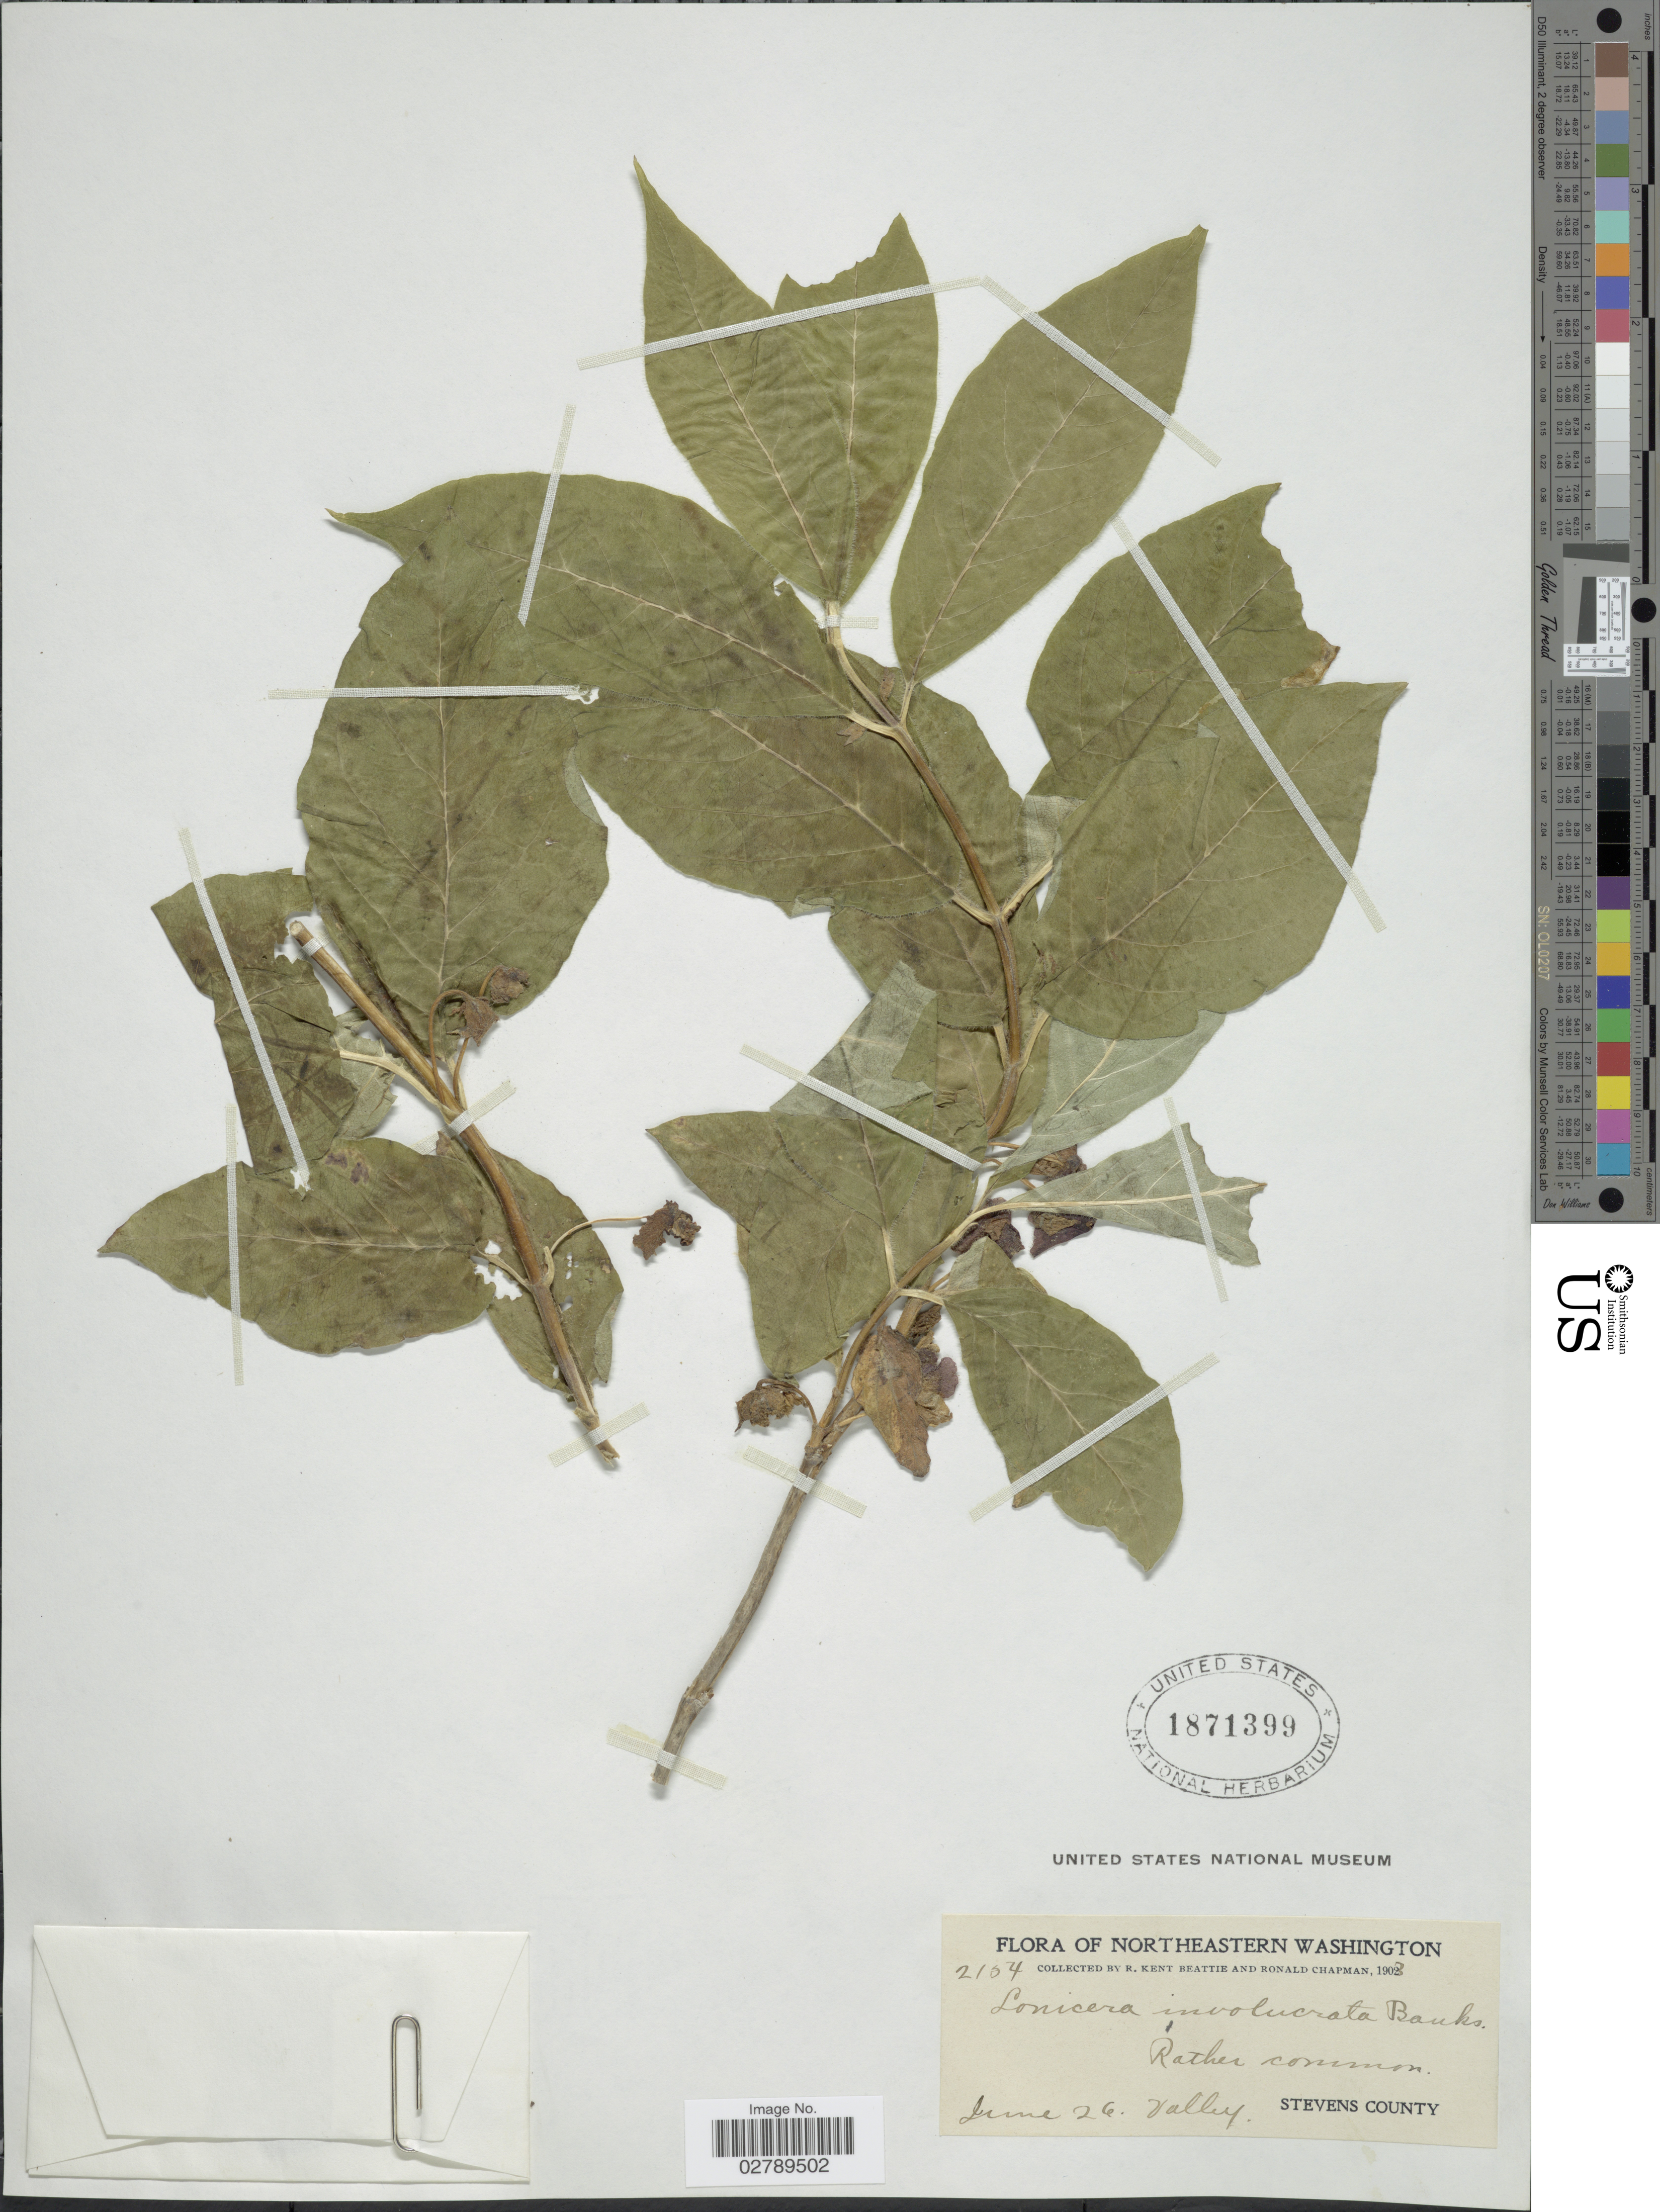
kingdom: Plantae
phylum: Tracheophyta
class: Magnoliopsida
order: Dipsacales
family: Caprifoliaceae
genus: Lonicera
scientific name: Lonicera involucrata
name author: (Richardson) Banks ex Spreng.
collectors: R. K. Beattie & R. Chapman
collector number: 2104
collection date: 1908-06-26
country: United States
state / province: Washington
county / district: Stevens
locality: Northeastern Washington. Stevens County Valley.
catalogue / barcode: US 1871399